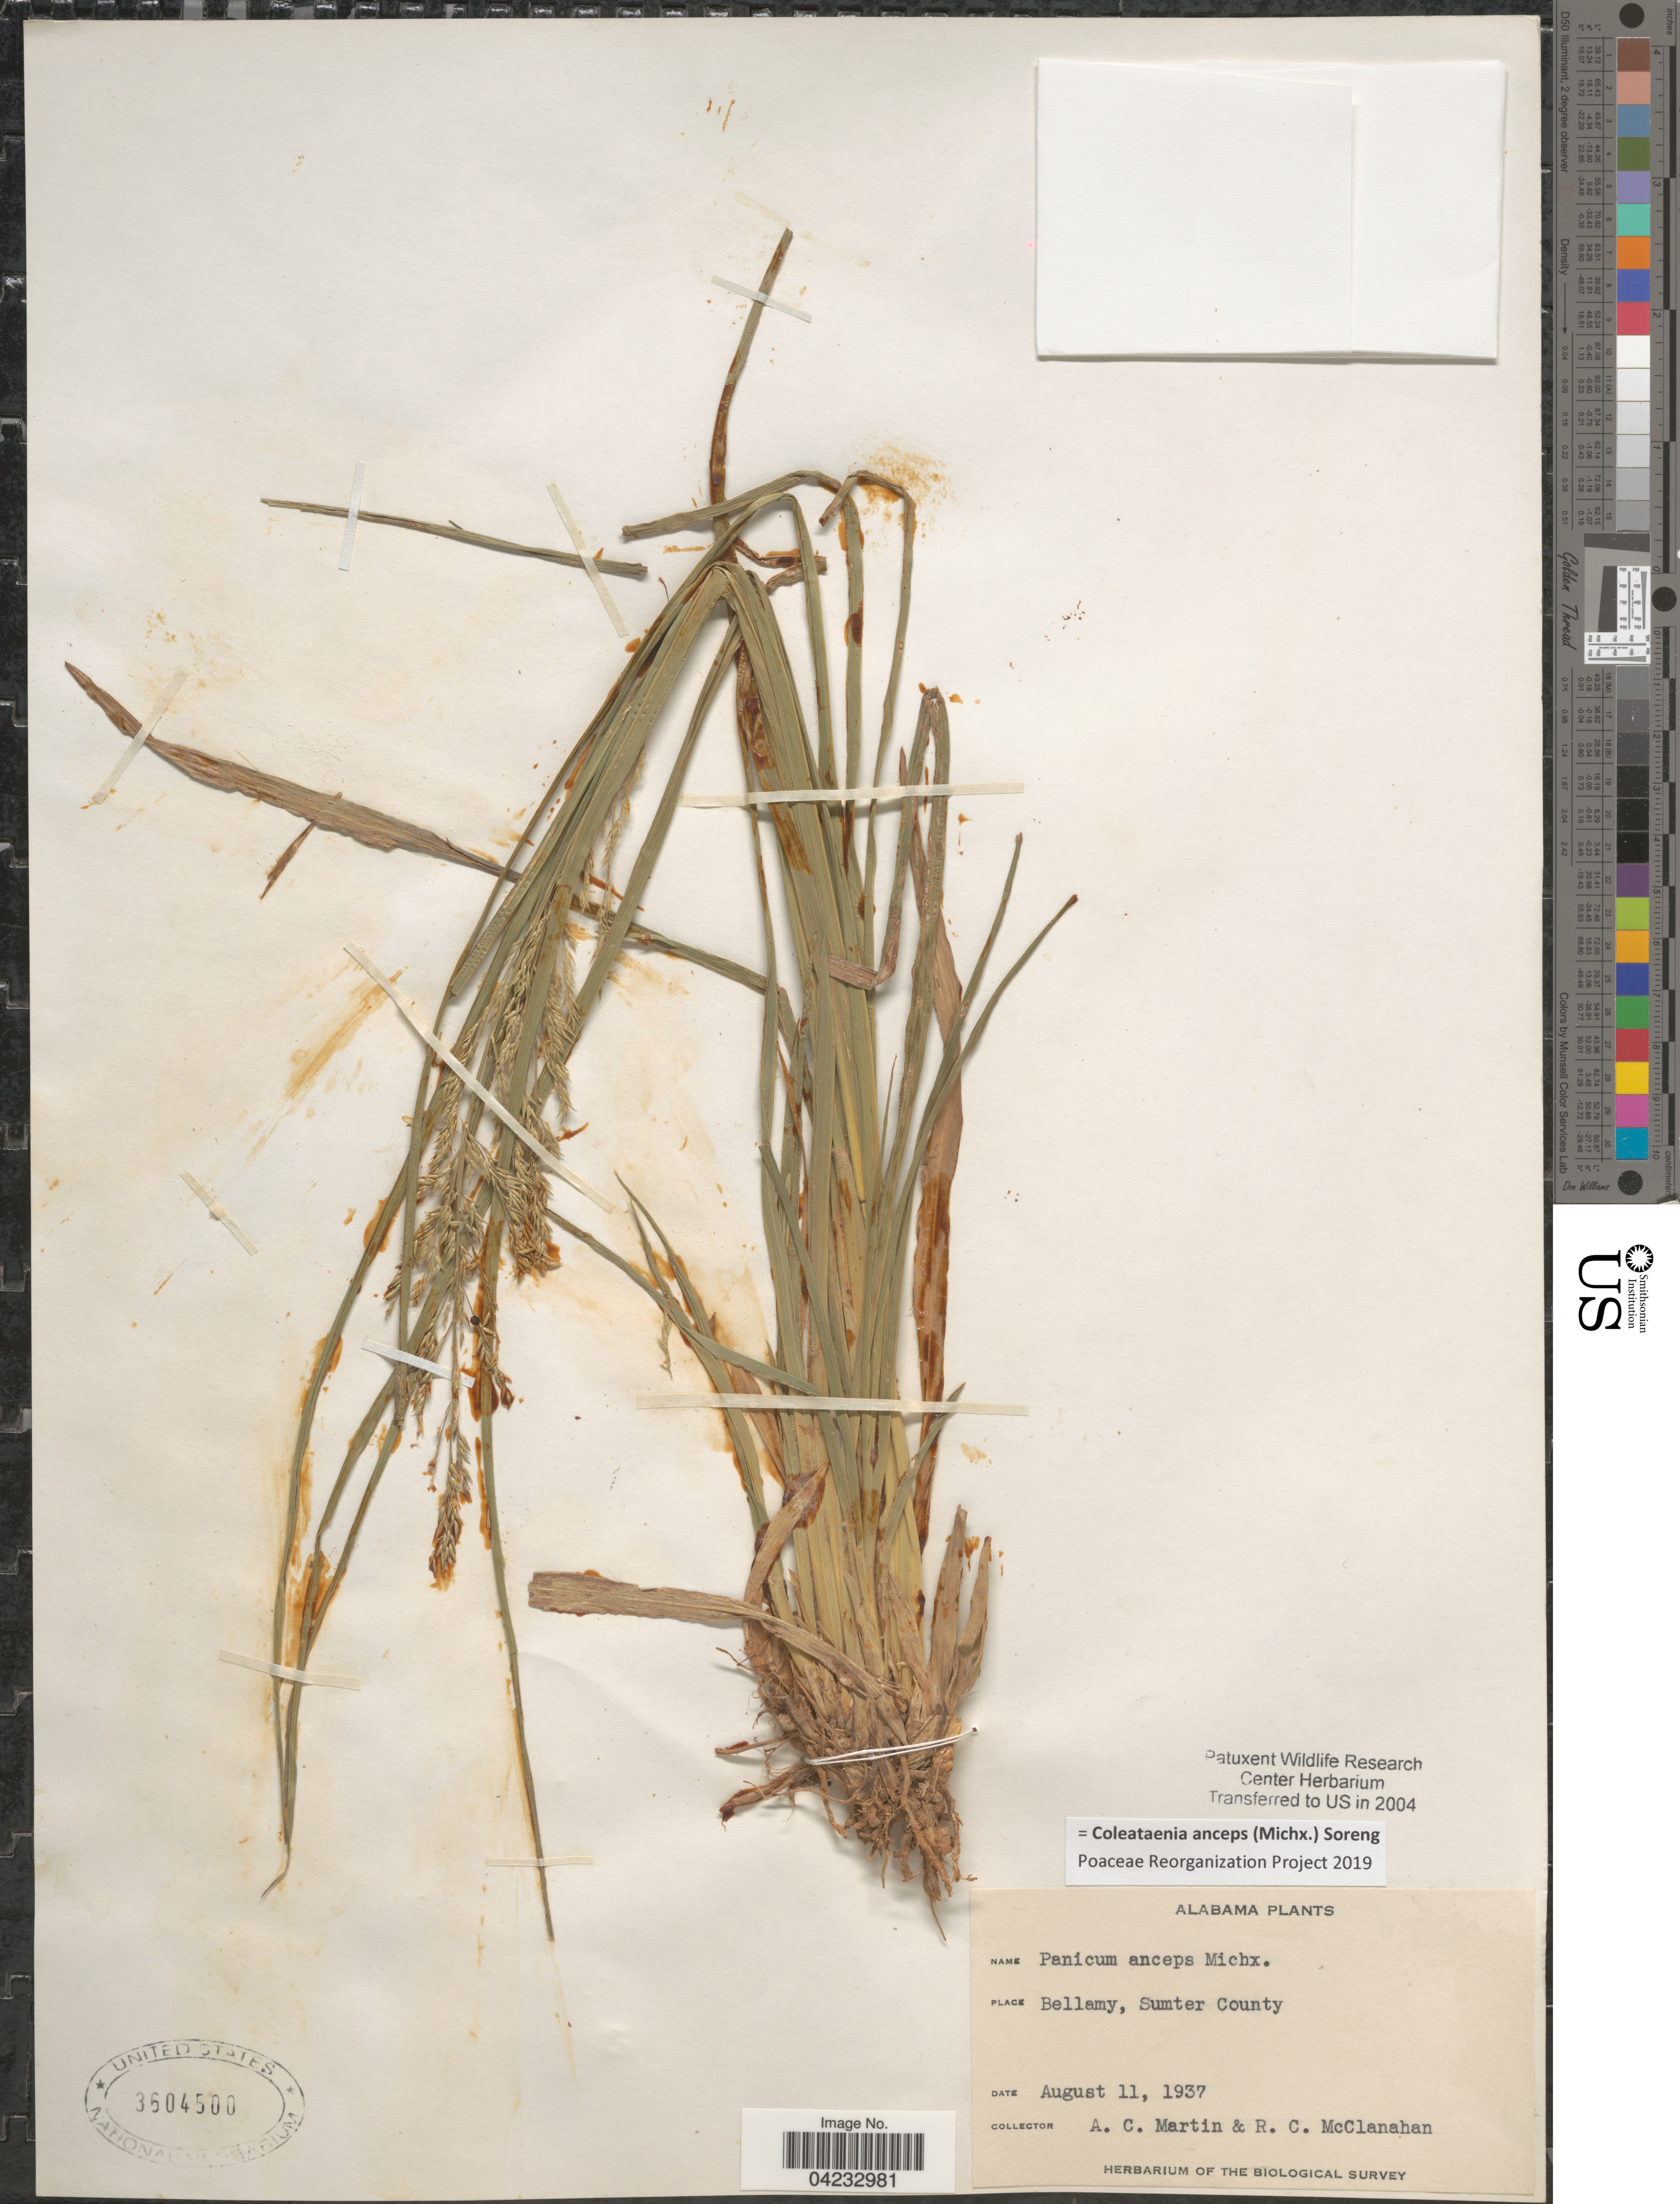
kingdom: Plantae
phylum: Tracheophyta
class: Liliopsida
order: Poales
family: Poaceae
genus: Coleataenia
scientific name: Coleataenia anceps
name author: (Michx.) Soreng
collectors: A. C. Martin & R. McClanahan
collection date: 1937-08-11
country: United States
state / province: Alabama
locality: Bellamy, Sumter County. The Biological Survey.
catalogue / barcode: US 3604500